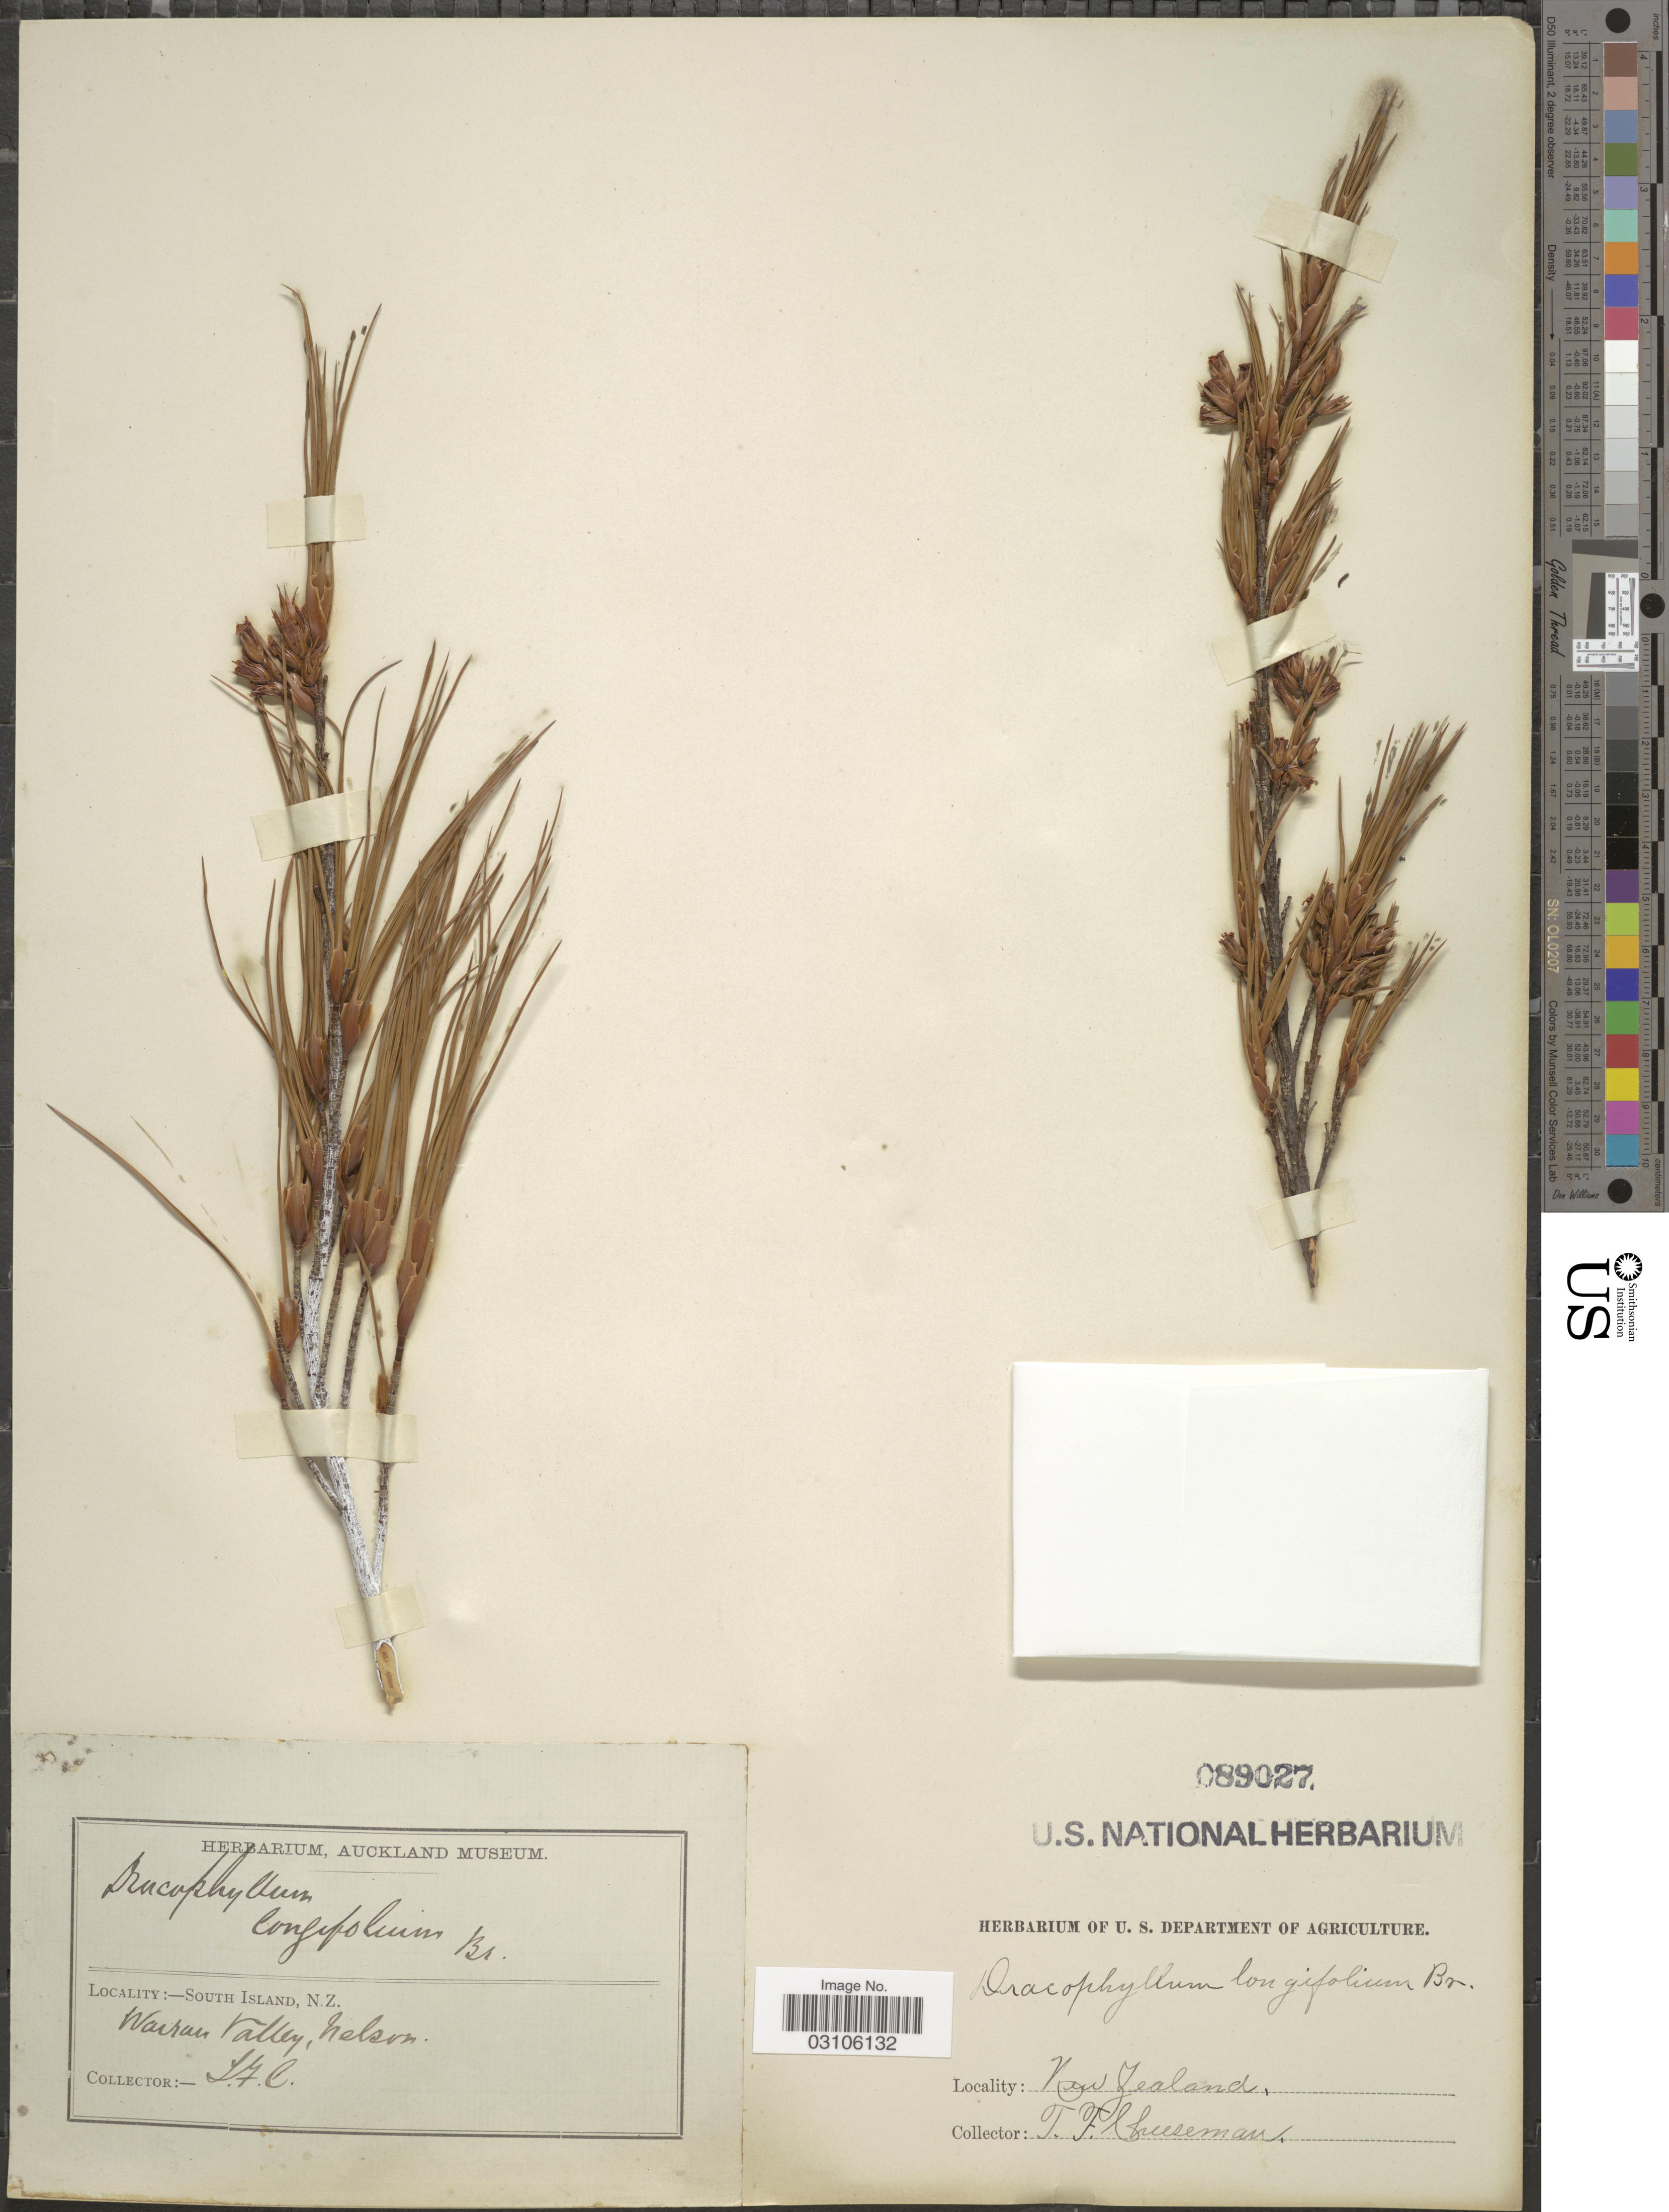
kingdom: Plantae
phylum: Tracheophyta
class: Magnoliopsida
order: Ericales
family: Ericaceae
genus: Dracophyllum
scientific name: Dracophyllum longifolium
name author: (J.R. Forst. & G. Forst.) R. Br. ex Roem. & Schult.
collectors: T. F. Cheeseman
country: New Zealand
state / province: Nelson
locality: South Island, N.Z. Wairau Valley.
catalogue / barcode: US 89027